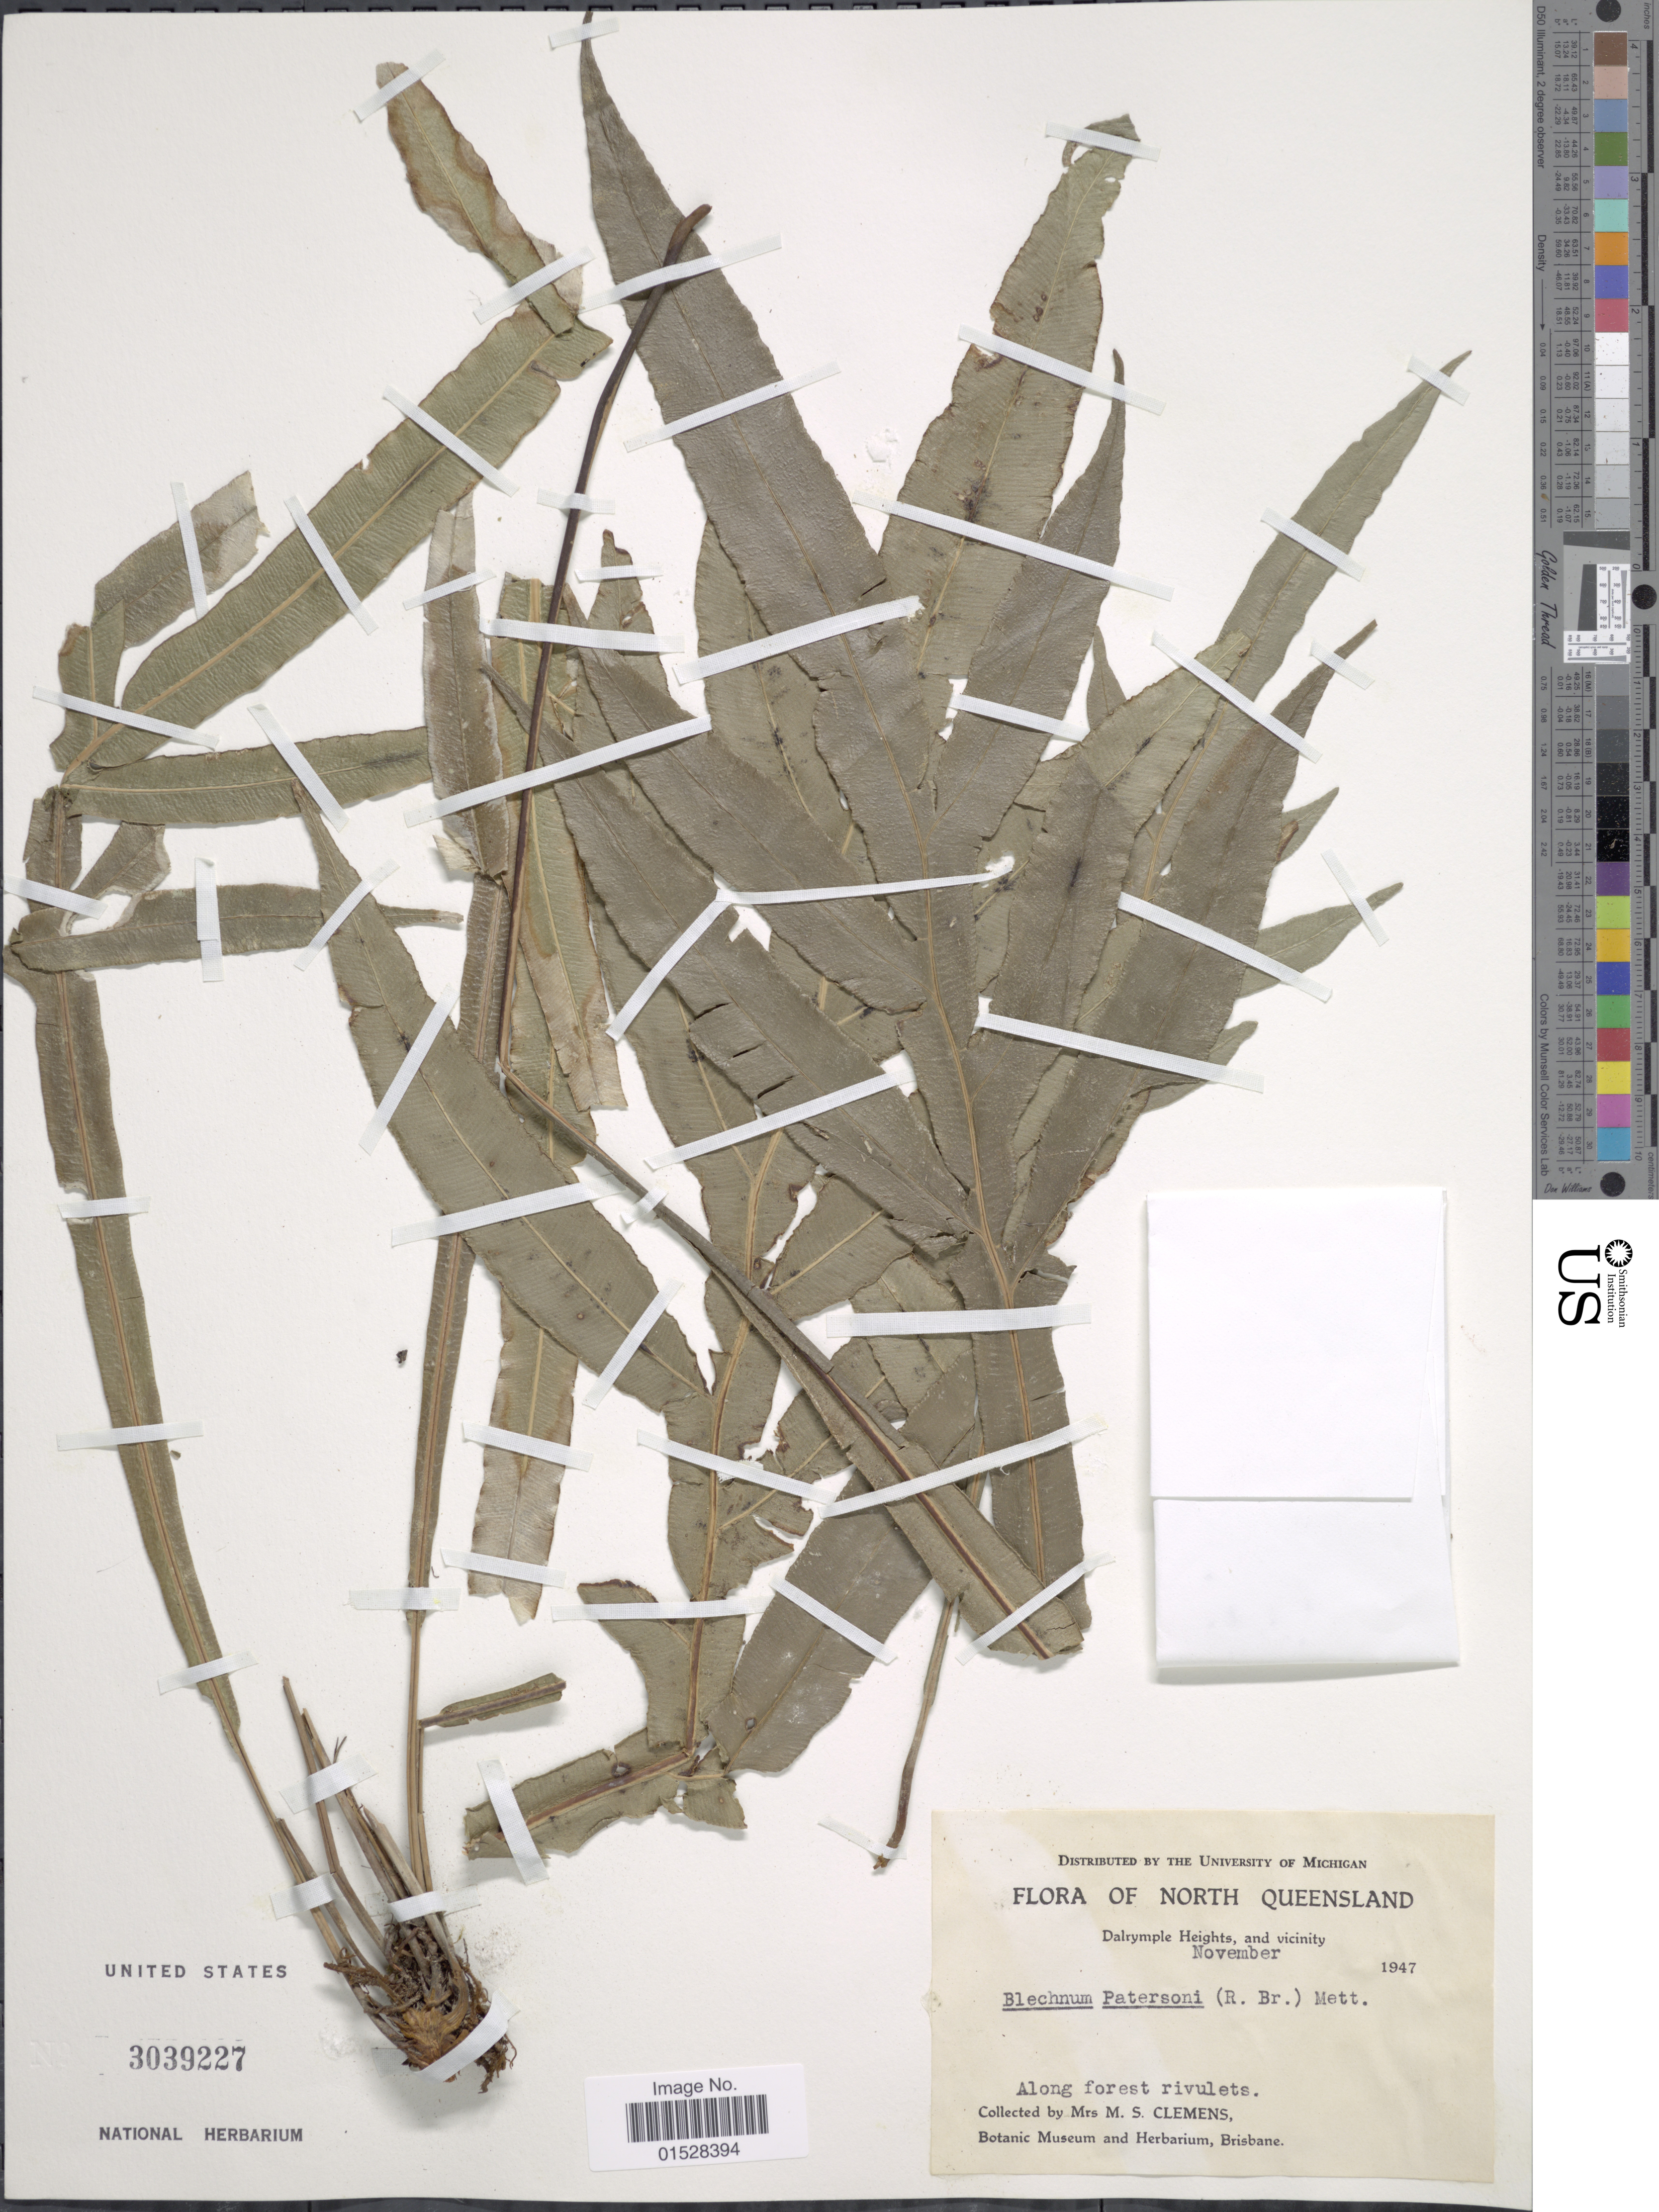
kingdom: Plantae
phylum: Tracheophyta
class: Polypodiopsida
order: Polypodiales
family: Blechnaceae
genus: Blechnum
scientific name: Blechnum patersonii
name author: (R. Br.) Mett.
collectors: M. S. Clemens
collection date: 1947-11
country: Australia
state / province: Queensland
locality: North Queensland, Dalrympke Heights, and vicinity, along forest rivulets.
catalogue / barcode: US 3039227